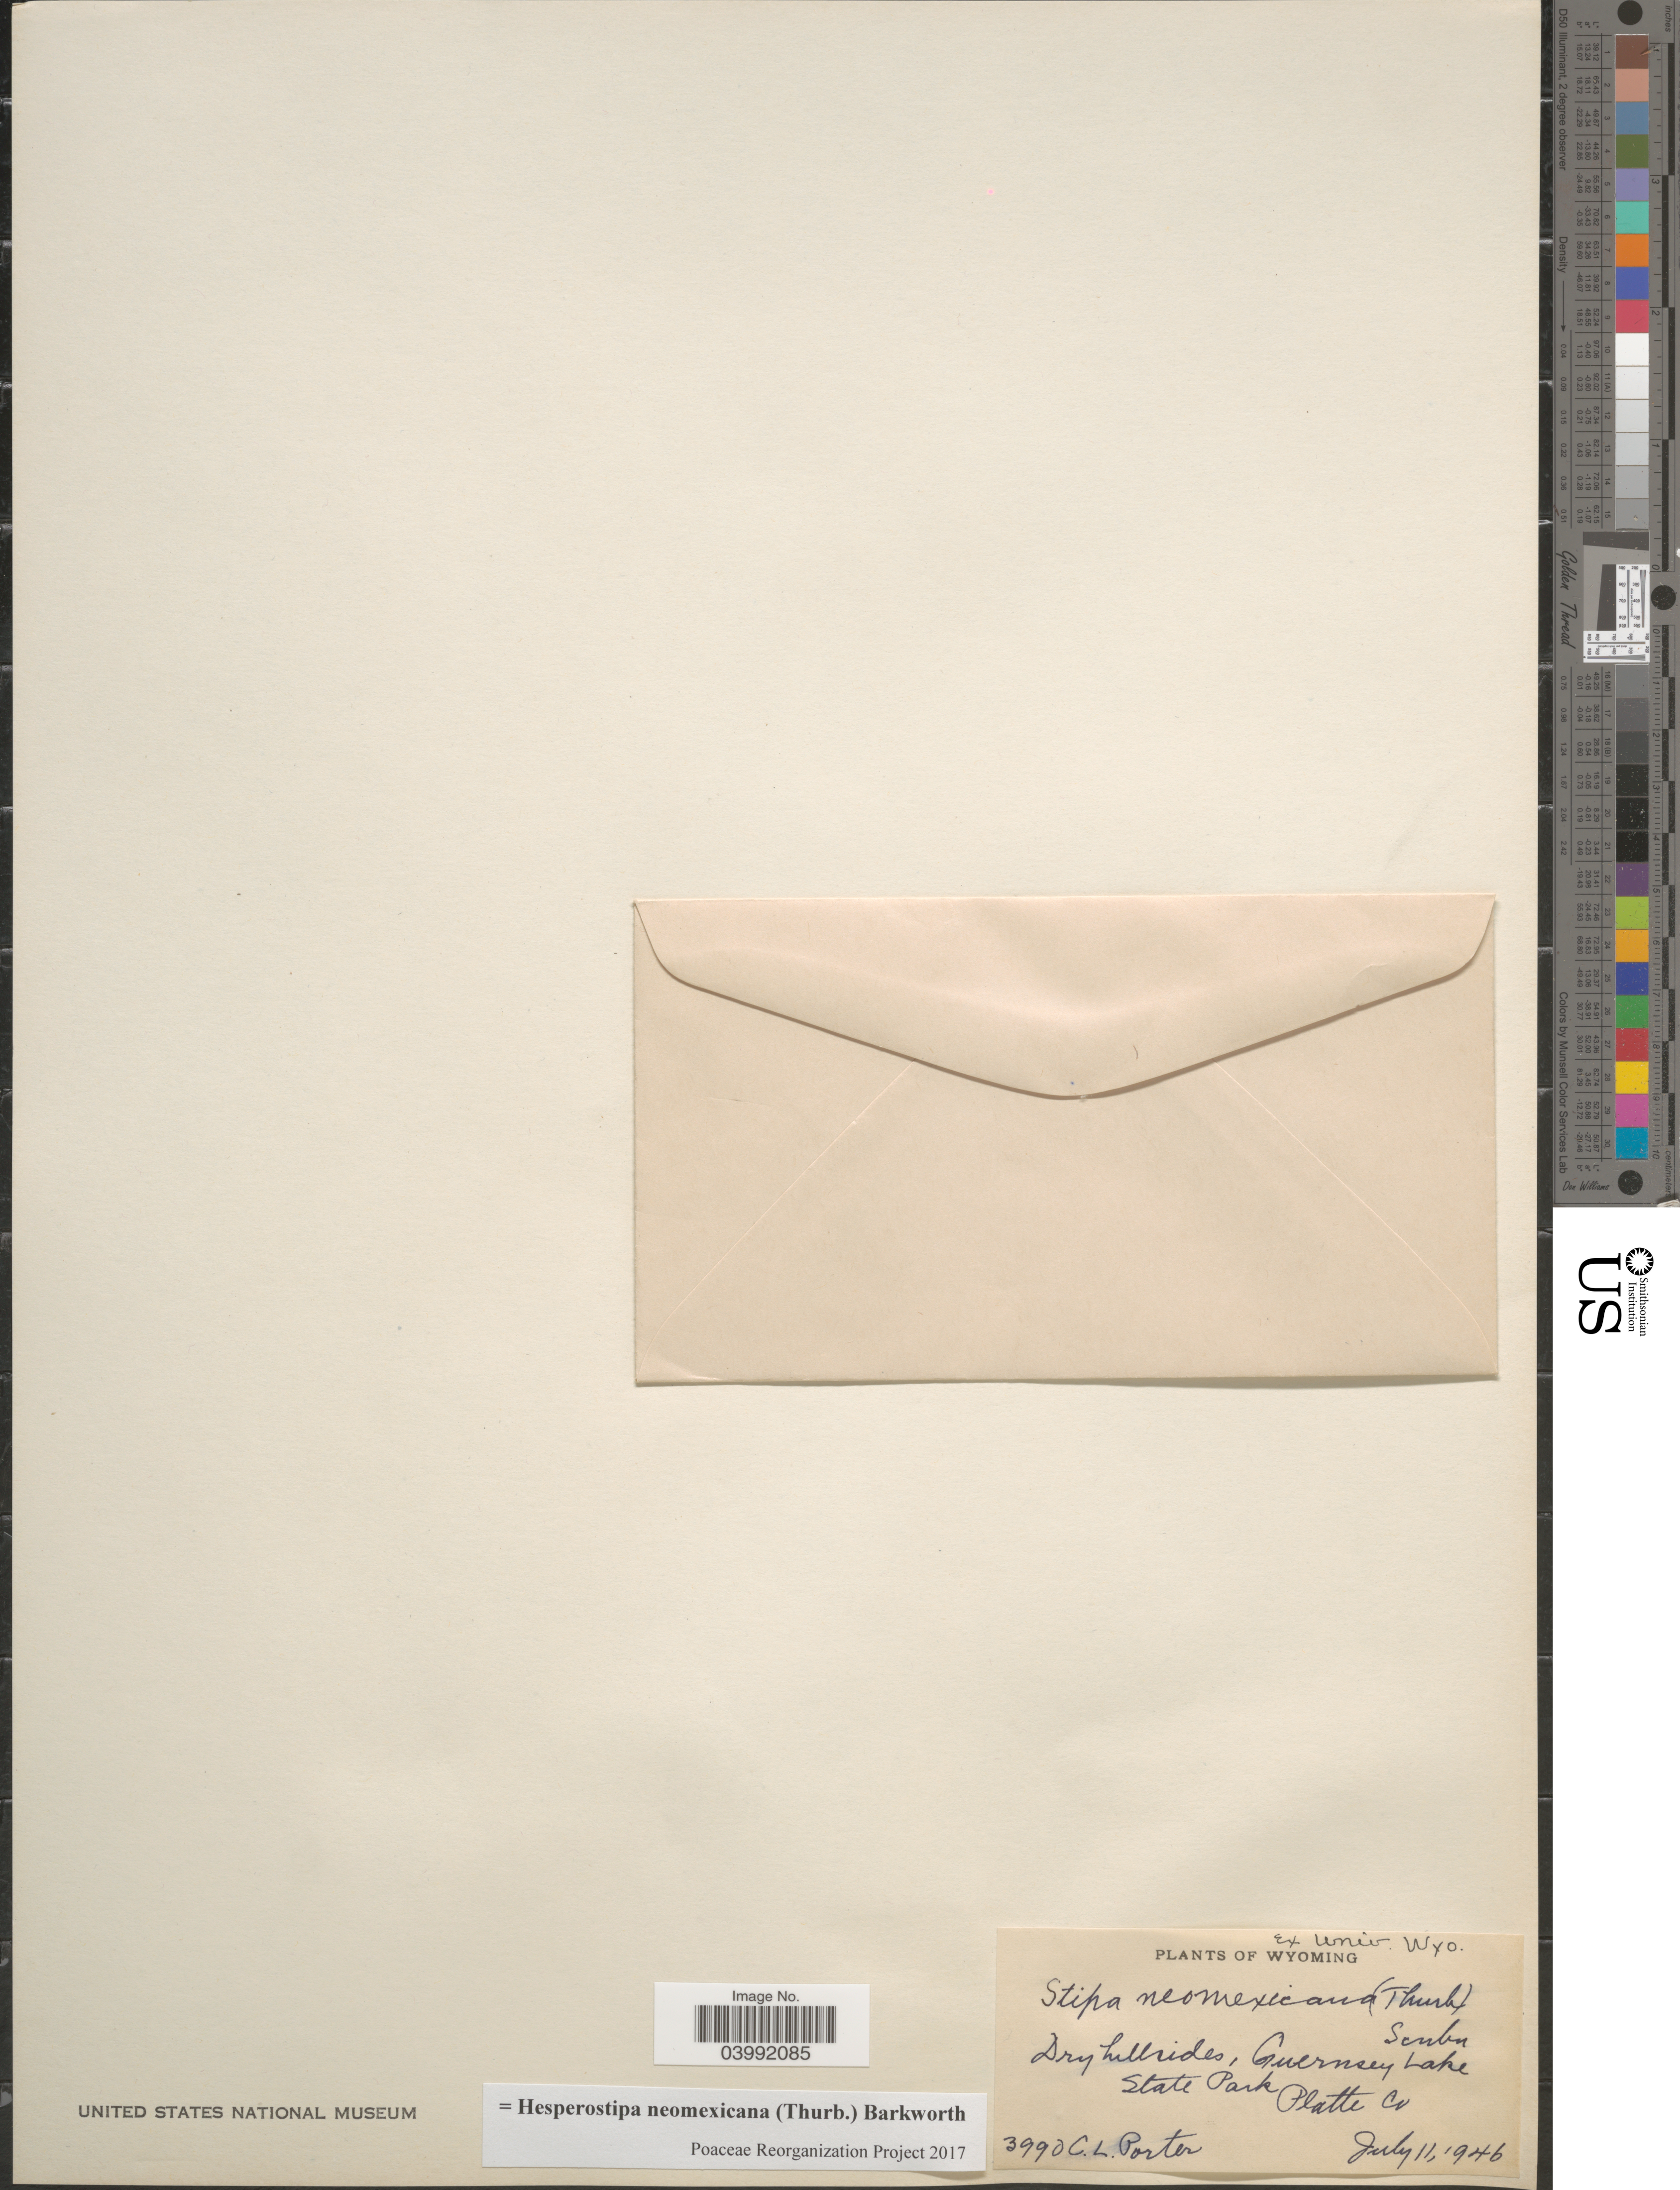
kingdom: Plantae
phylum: Tracheophyta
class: Liliopsida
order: Poales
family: Poaceae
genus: Hesperostipa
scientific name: Hesperostipa neomexicana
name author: (Thurb.) Barkworth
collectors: C. L. Porter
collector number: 3990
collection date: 1946-07-11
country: United States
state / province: Wyoming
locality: Dry hillsides, Guernsey Lake State Park. Platte Co.